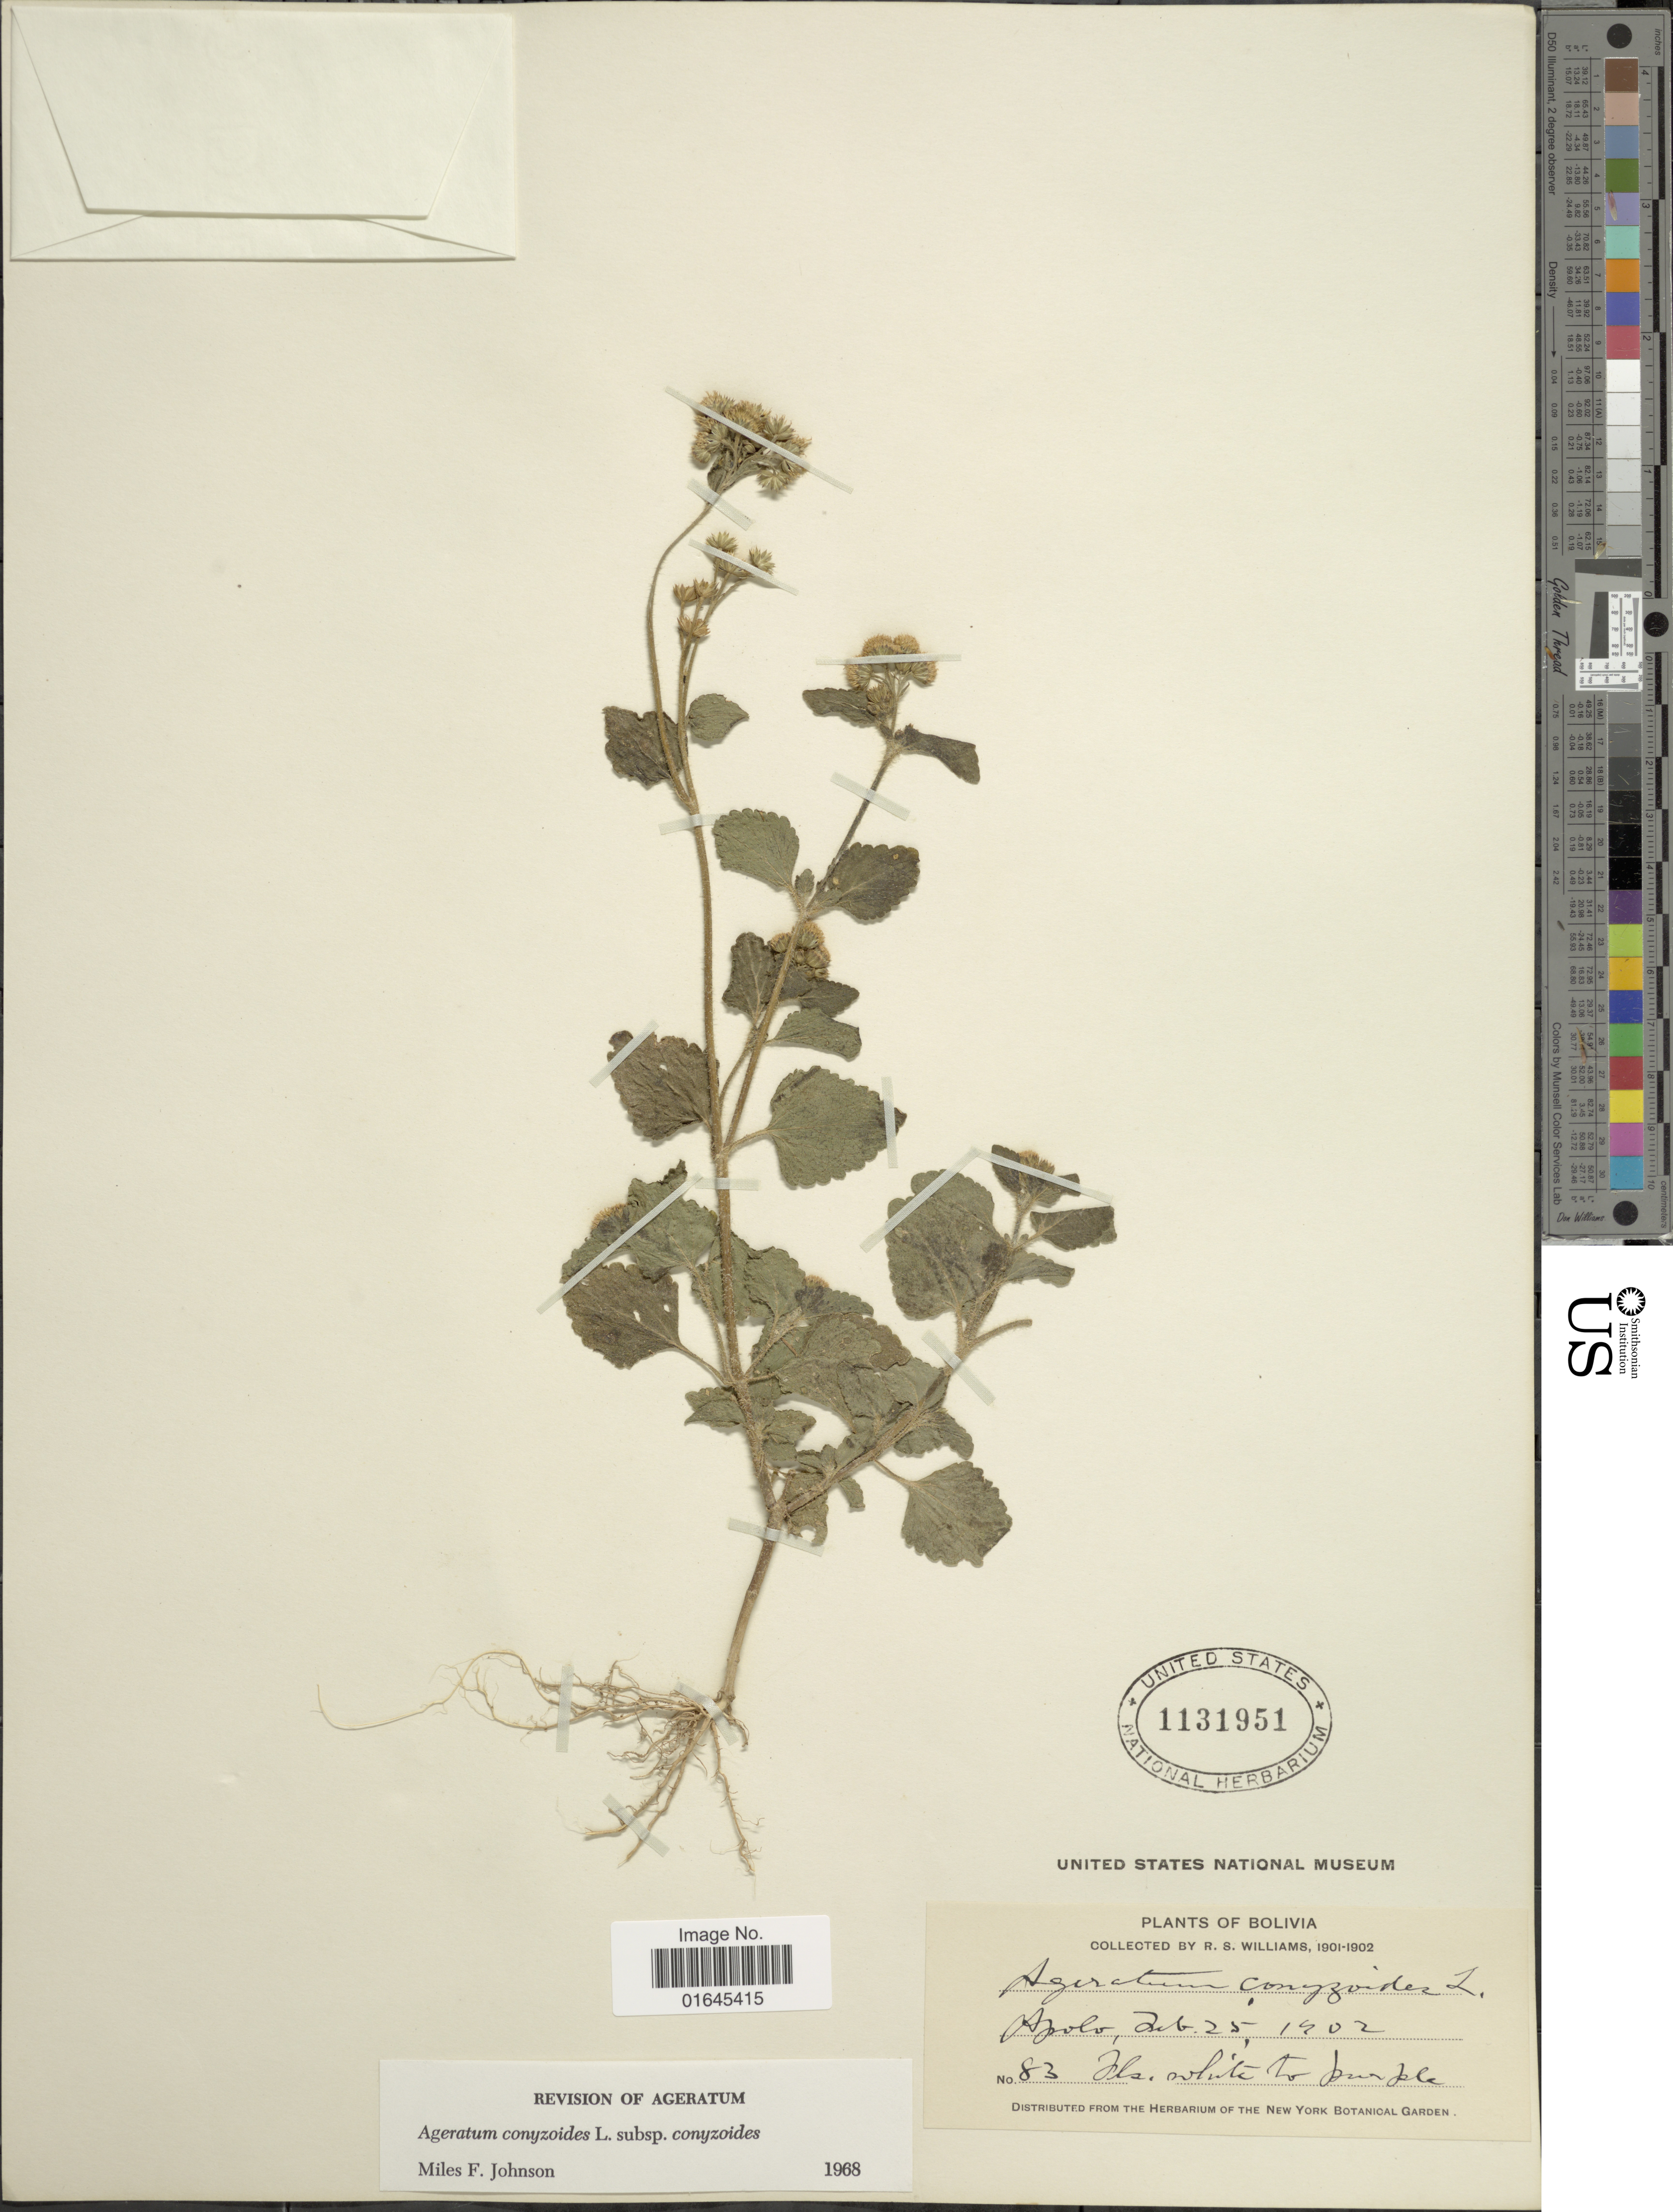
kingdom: Plantae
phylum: Tracheophyta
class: Magnoliopsida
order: Asterales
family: Asteraceae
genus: Ageratum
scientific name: Ageratum conyzoides subsp. conyzoides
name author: L.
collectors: R. S. Williams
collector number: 83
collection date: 1902-02-25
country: Bolivia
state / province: La Paz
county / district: Franz Tamayo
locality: Apolo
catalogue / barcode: US 1131951